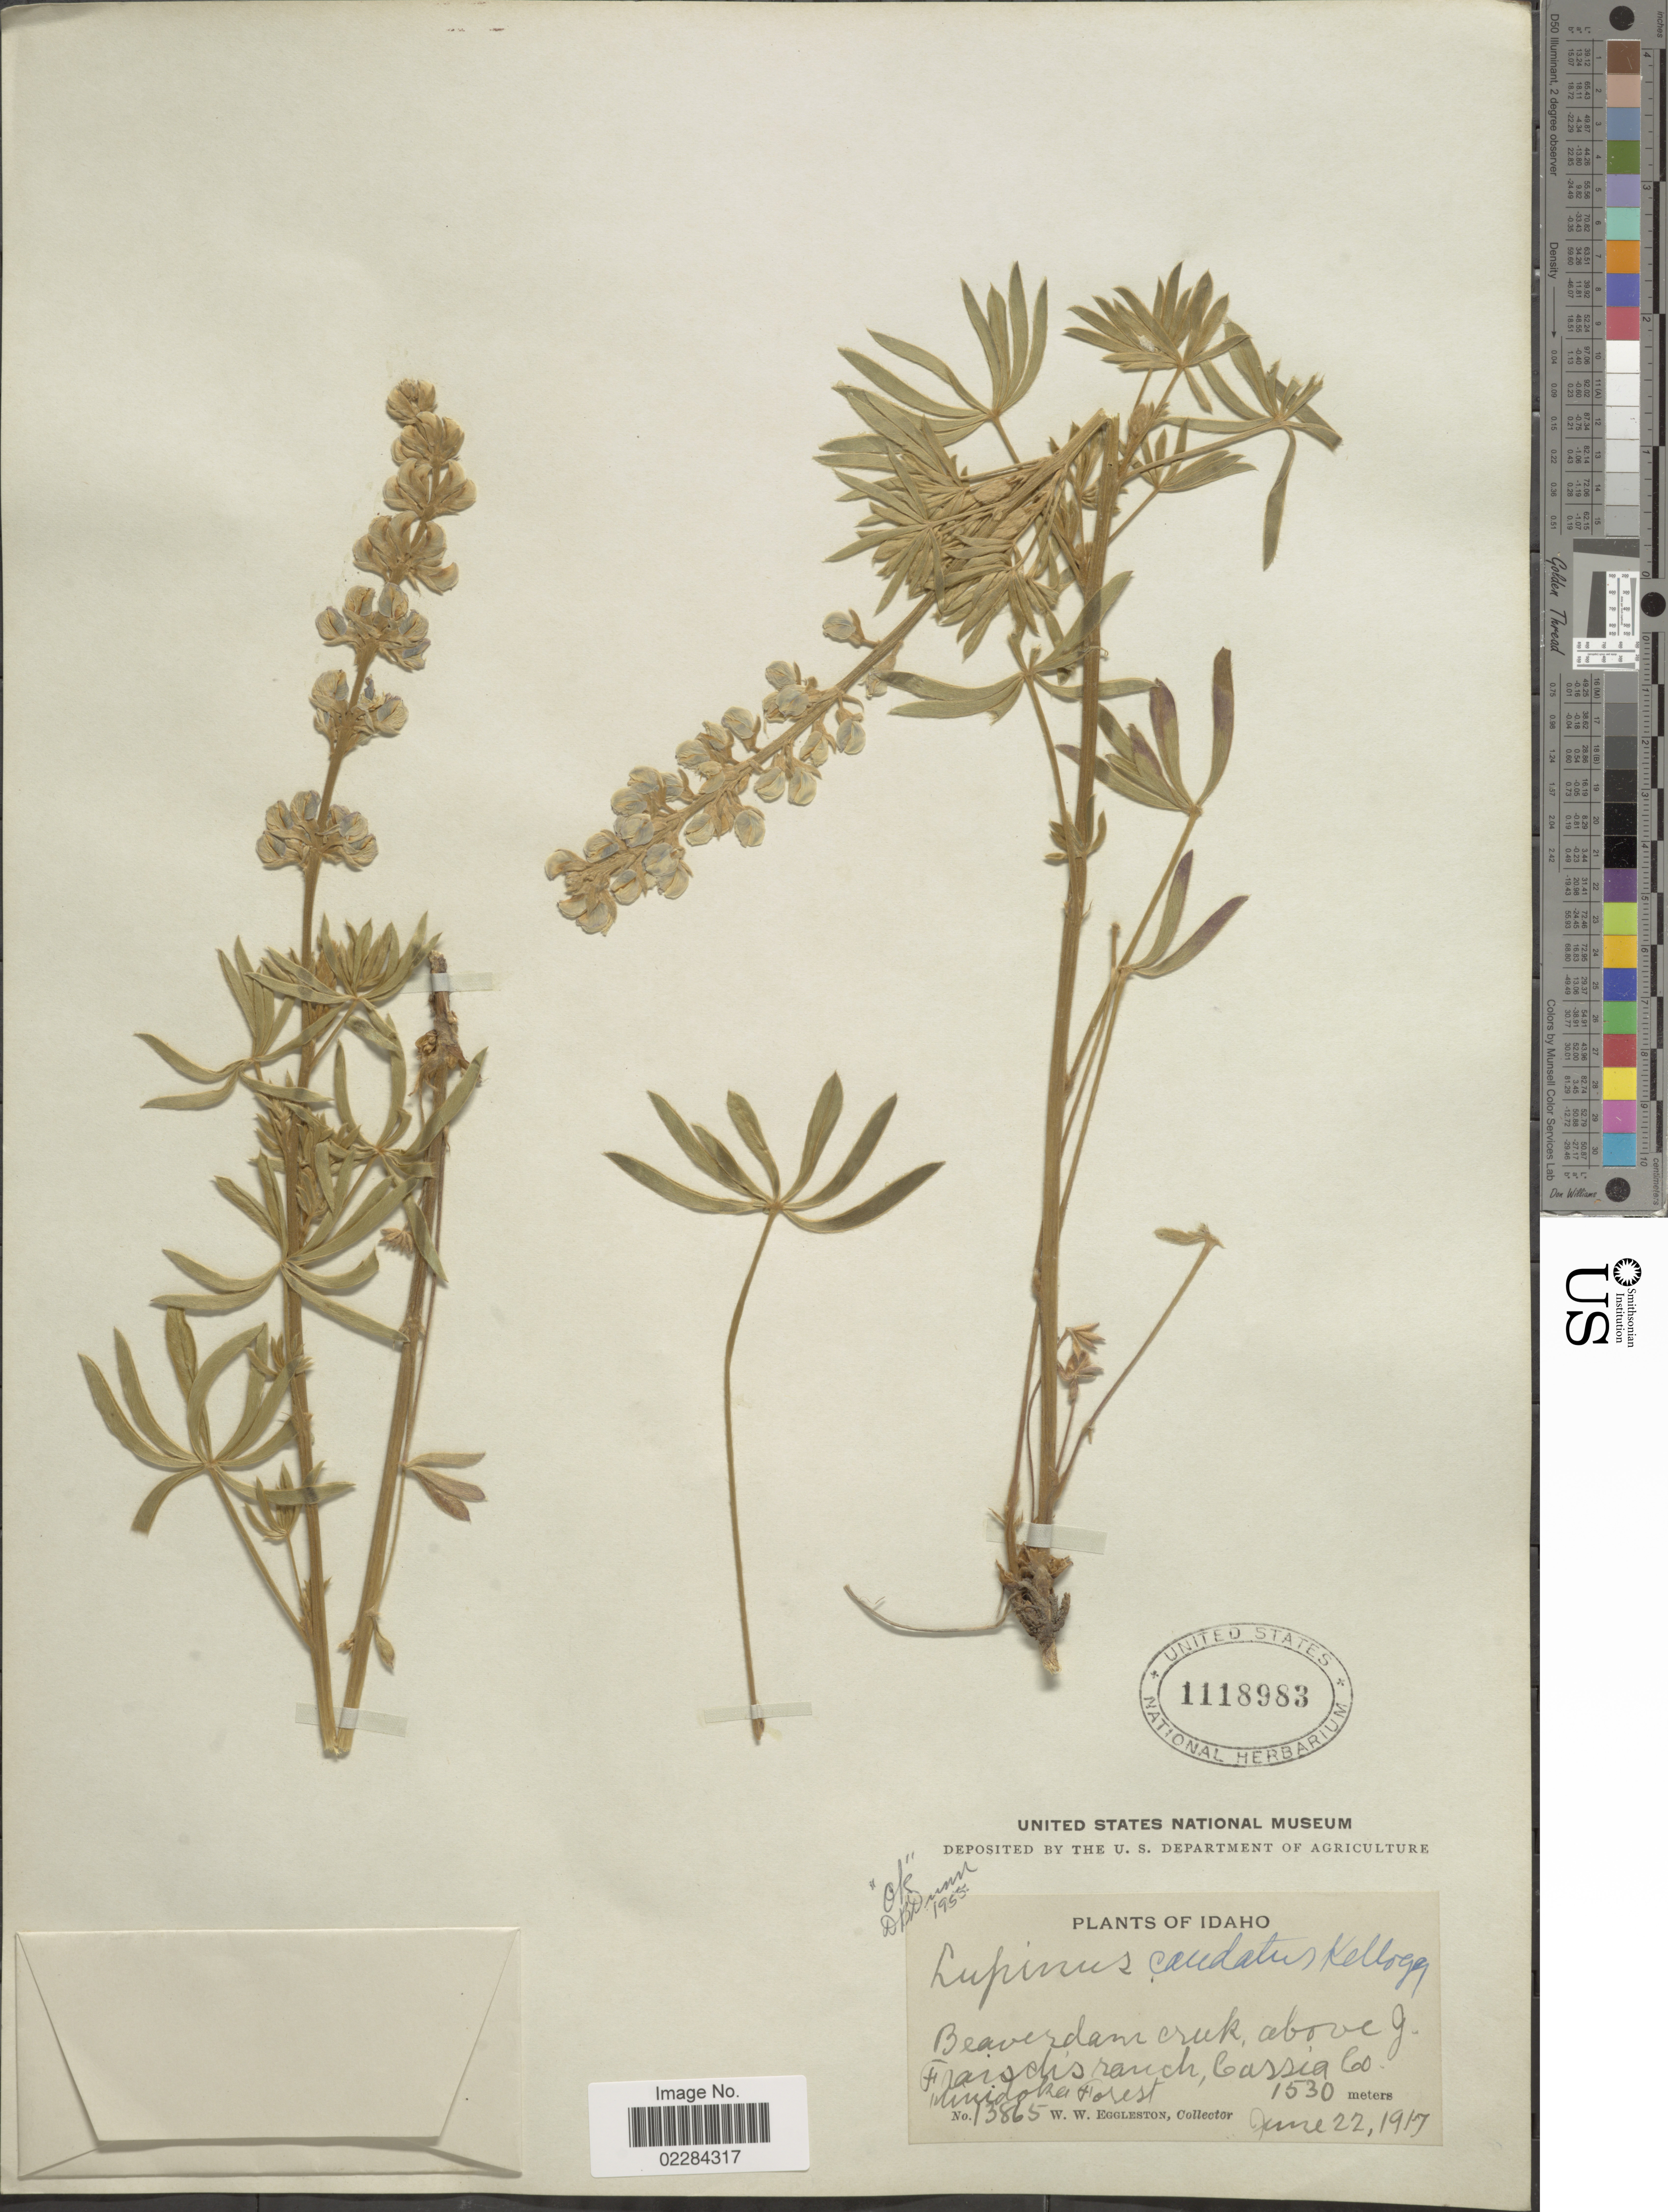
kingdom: Plantae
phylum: Tracheophyta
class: Magnoliopsida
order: Fabales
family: Fabaceae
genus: Lupinus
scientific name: Lupinus caudatus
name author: Kellogg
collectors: W. W. Eggleston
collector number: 13864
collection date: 1917-06-22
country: United States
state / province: Idaho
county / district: Cassia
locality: Beaversdam Creek above g Fraisch's ranch, Cassia Co. Minidoka Forest.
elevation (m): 1530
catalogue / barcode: US 1118983